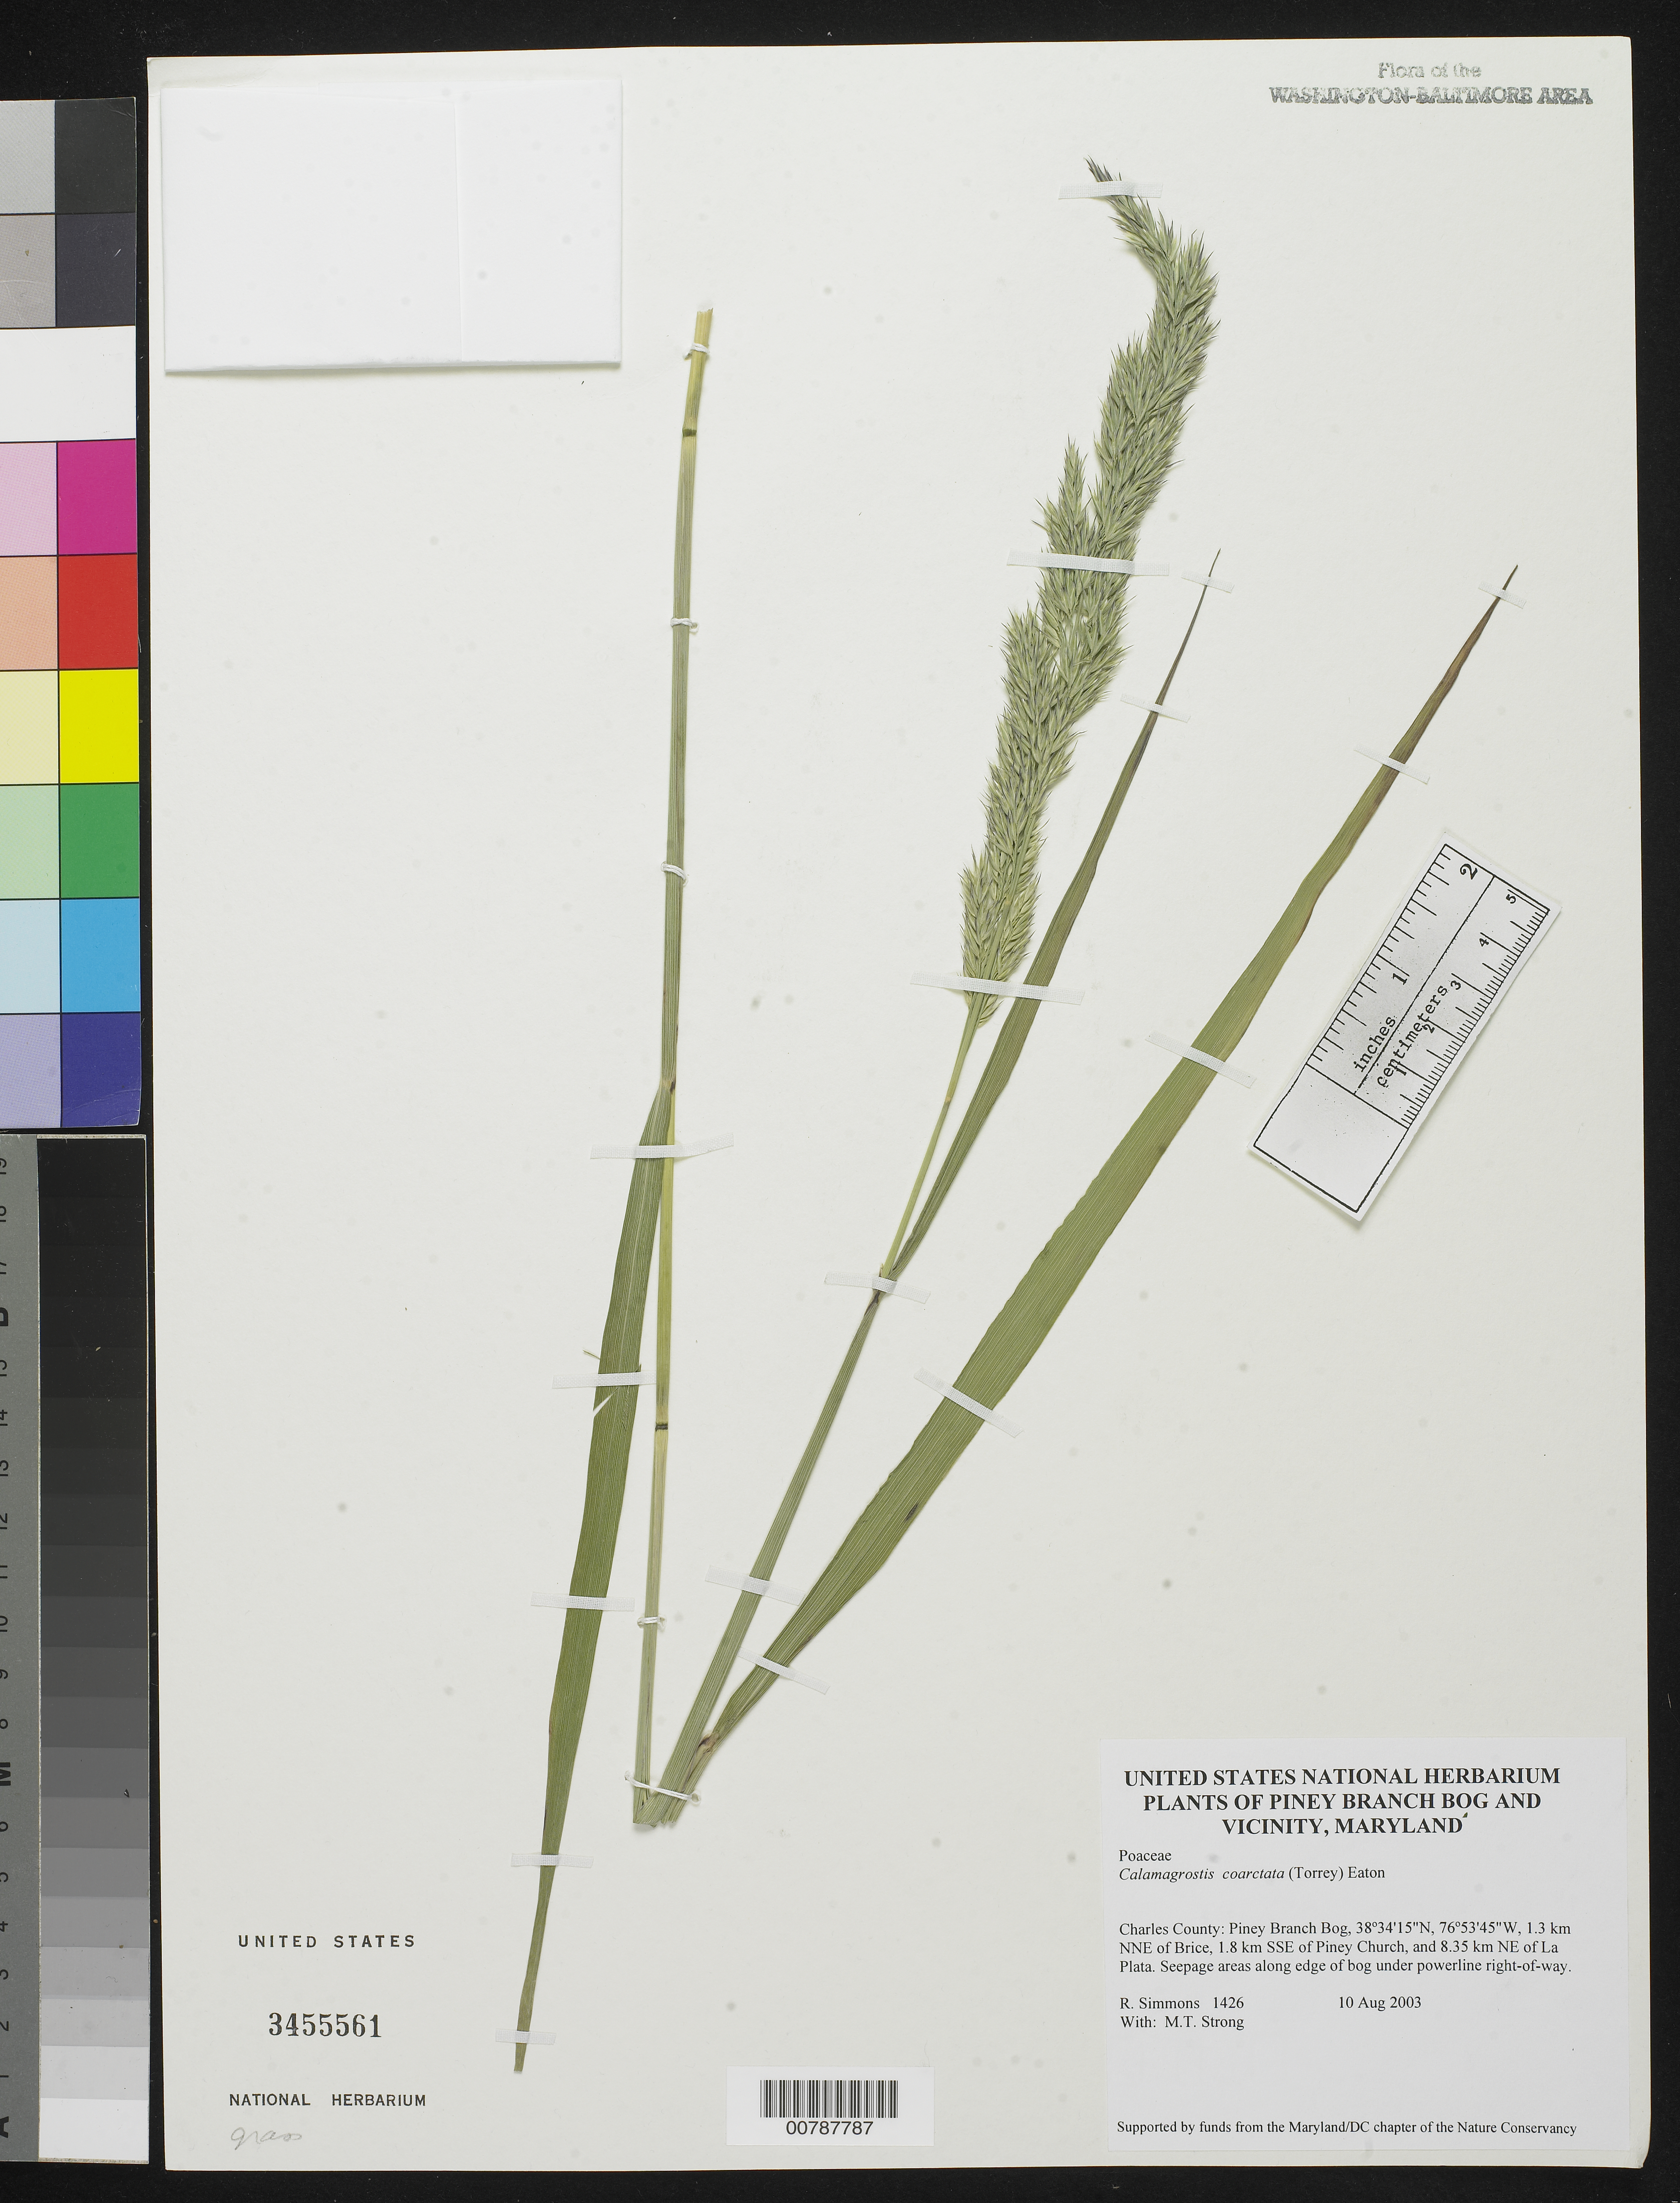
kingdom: Plantae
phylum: Tracheophyta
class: Liliopsida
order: Poales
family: Poaceae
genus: Greeneochloa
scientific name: Greeneochloa coarctata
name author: (Torr. ex Eaton) P.M. Peterson et al.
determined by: Poaceae Reorganization Project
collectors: R. H. Simmons & M. T. Strong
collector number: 1426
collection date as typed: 10 August 2003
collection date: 2003-08-10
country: United States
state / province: Maryland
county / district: Charles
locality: Piney Branch Bog, 1.3 km NNE of Brice, 1.8 km SSE of Piney Church, and 8.35 km NE of La Plata.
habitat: Seepage areas along edge of bog under powerline right-of-way.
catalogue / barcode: US 3455561